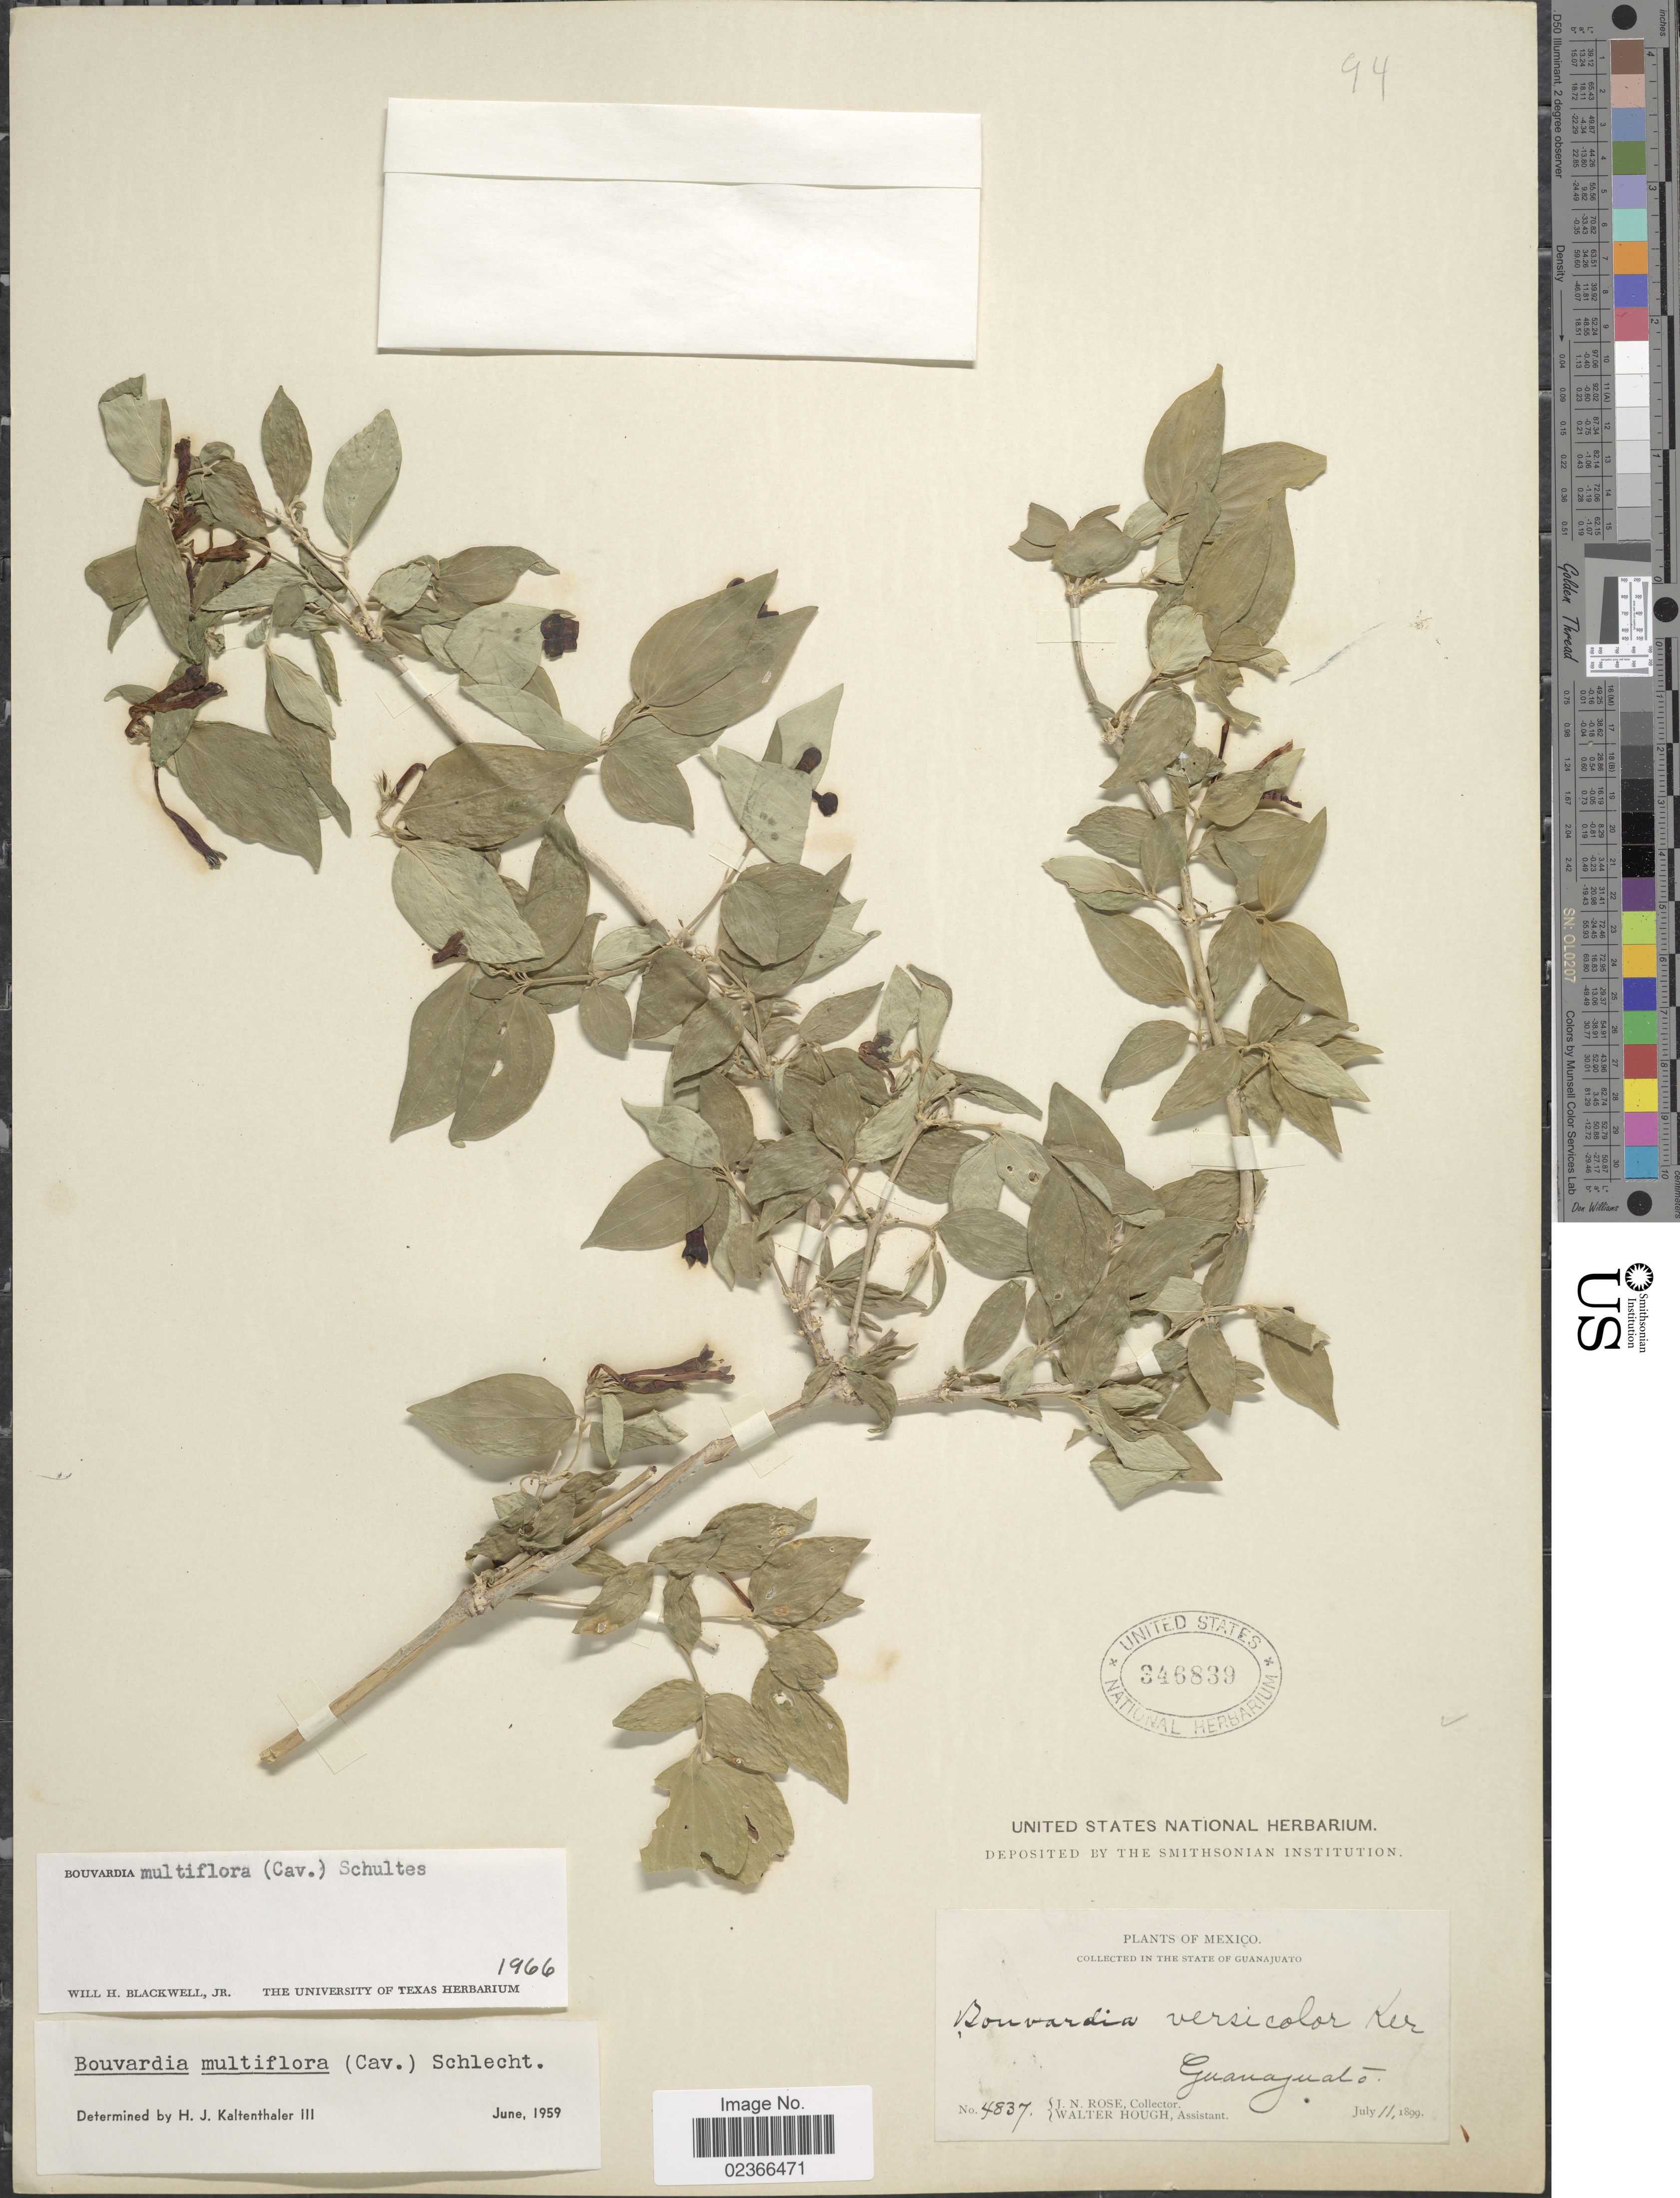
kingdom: Plantae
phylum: Tracheophyta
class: Magnoliopsida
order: Gentianales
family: Rubiaceae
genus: Bouvardia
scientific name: Bouvardia multiflora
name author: (Cav.) Schult.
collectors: J. N. Rose & W. Hough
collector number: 4837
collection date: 1899-07-11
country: Mexico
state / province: Guanajuato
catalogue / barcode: US 346839